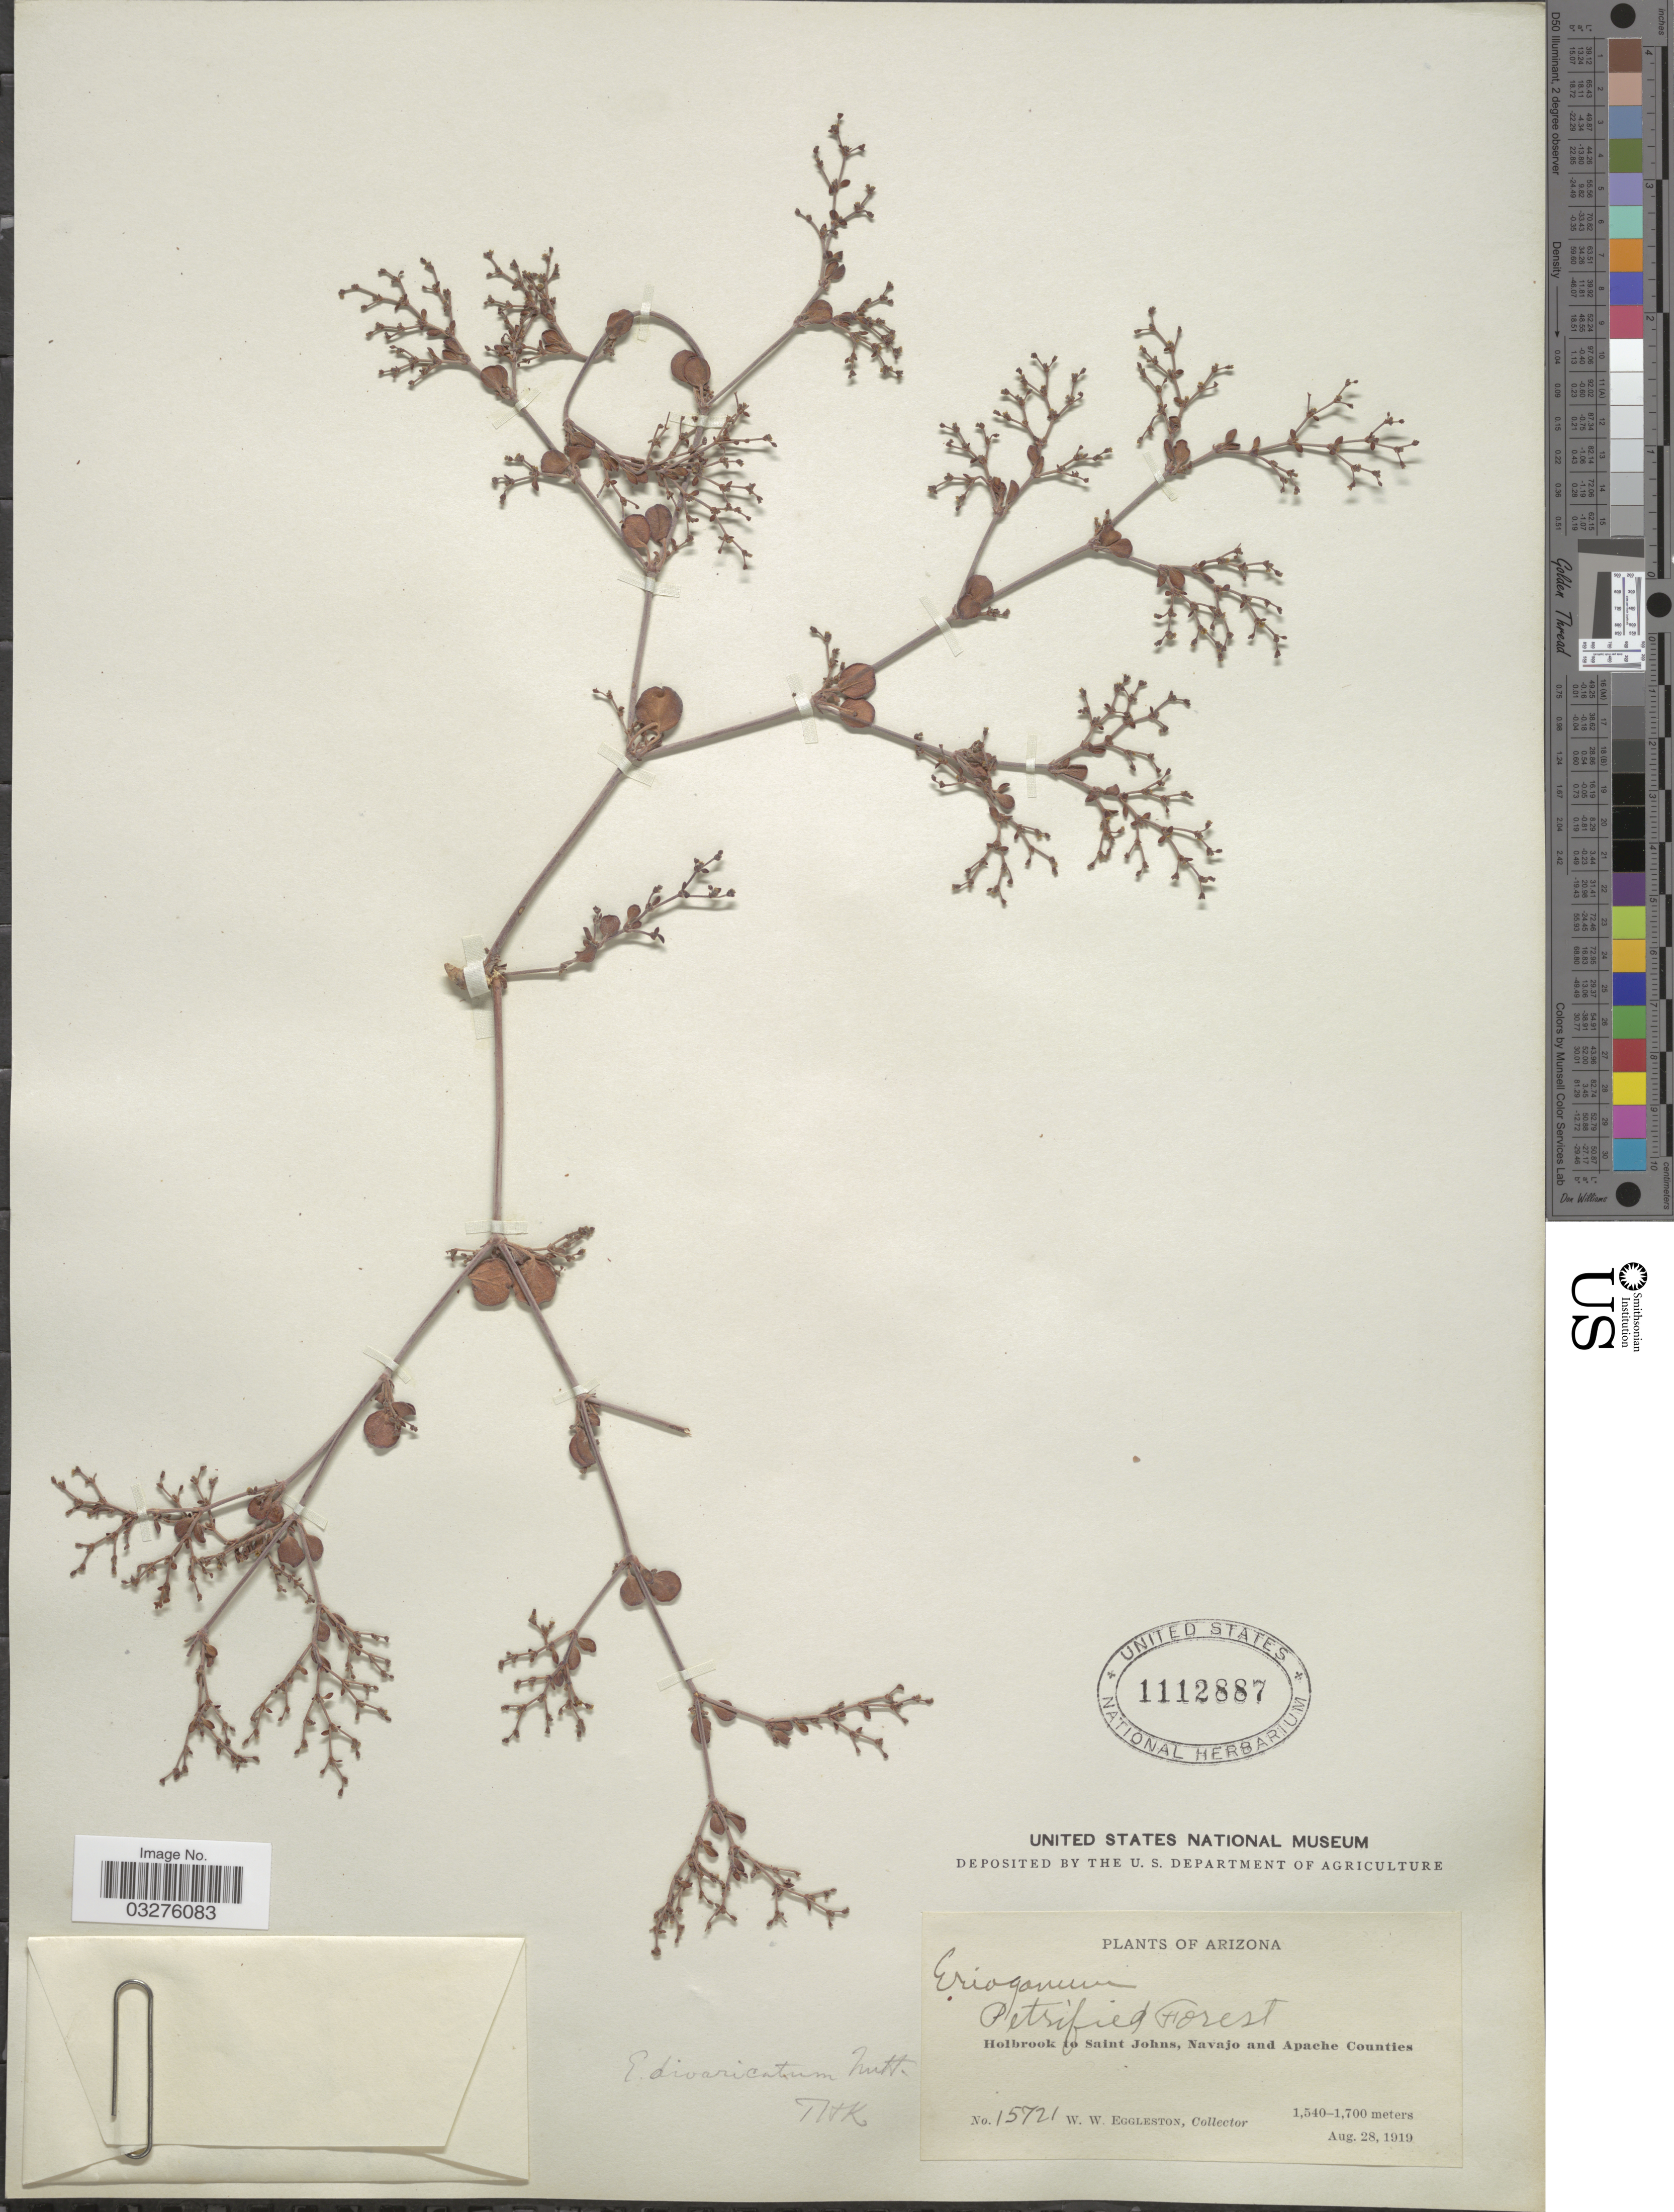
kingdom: Plantae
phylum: Tracheophyta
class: Magnoliopsida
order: Caryophyllales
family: Polygonaceae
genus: Eriogonum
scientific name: Eriogonum divaricatum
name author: Hook.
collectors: W. W. Eggleston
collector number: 15721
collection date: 1919-08-28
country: United States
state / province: Arizona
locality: Holbrook to Saint Johns, Navajo and Apache Counties. Petrified Forest.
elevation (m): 1540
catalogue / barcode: US 1112887